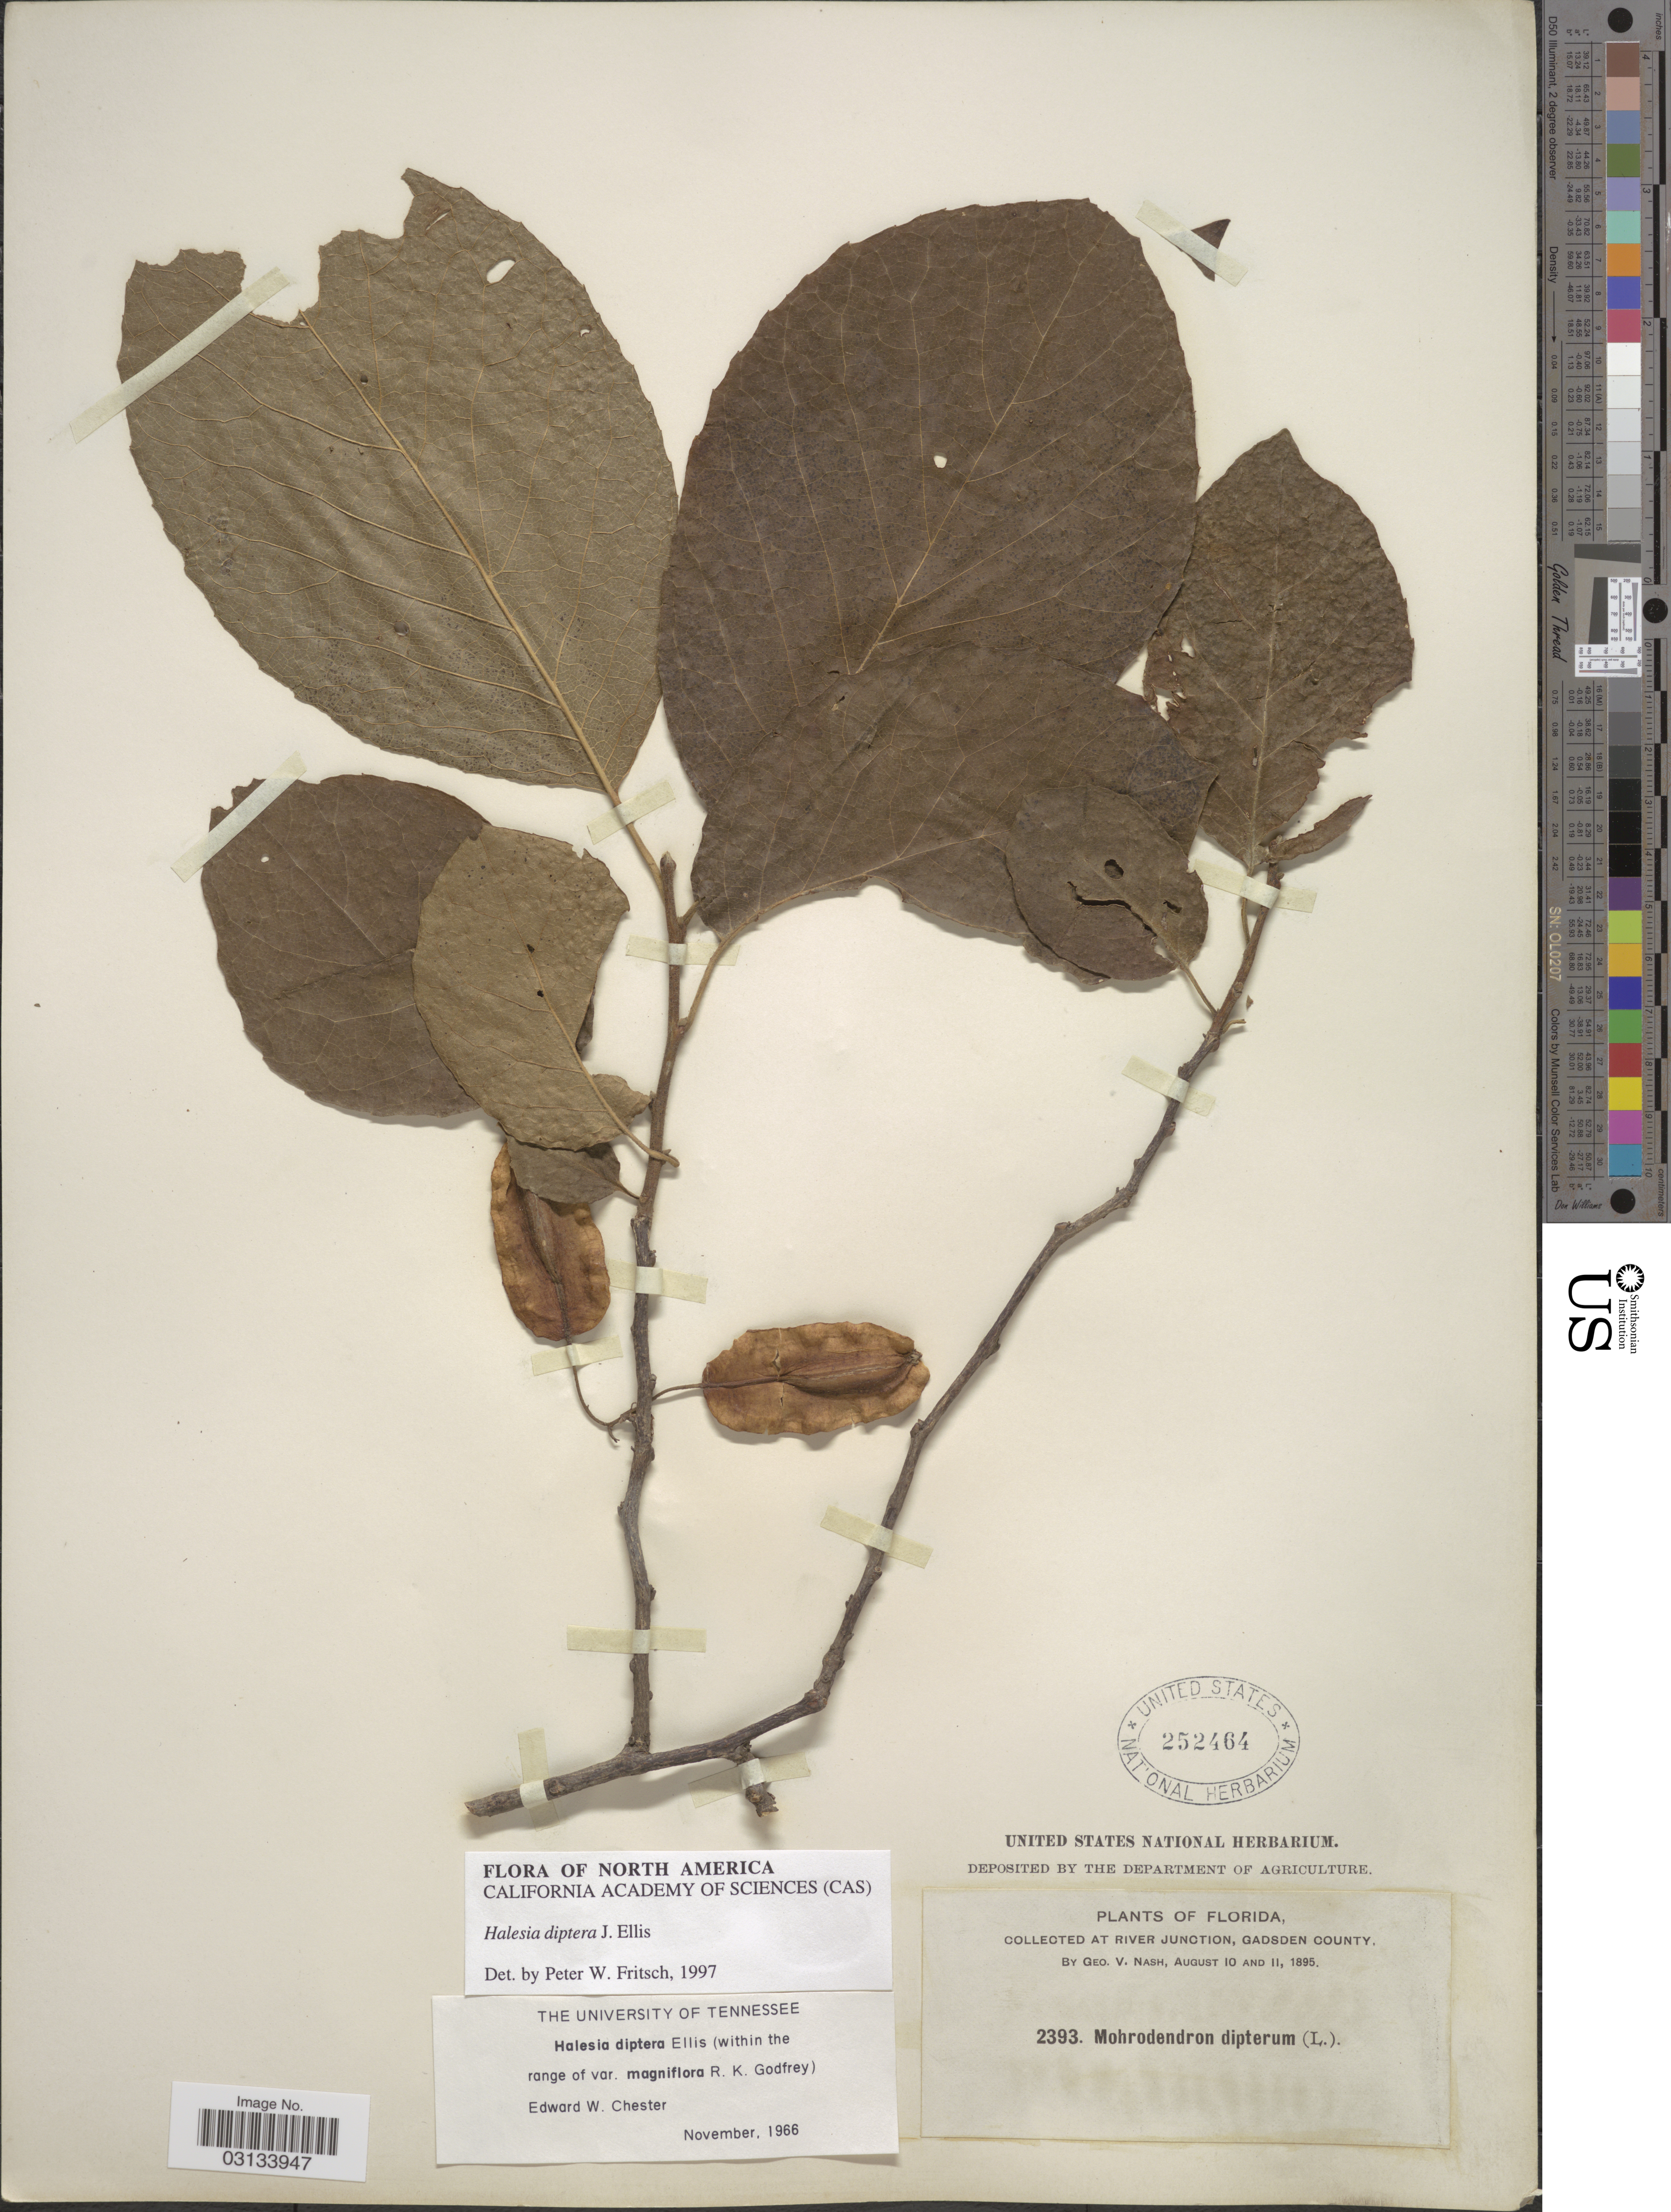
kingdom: Plantae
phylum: Tracheophyta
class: Magnoliopsida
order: Ericales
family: Styracaceae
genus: Halesia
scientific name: Halesia diptera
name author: J. Ellis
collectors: G. V. Nash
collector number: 2393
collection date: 1895-08-10/1895-08-11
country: United States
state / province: Florida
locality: River Junction, Gadsden County.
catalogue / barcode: US 252464